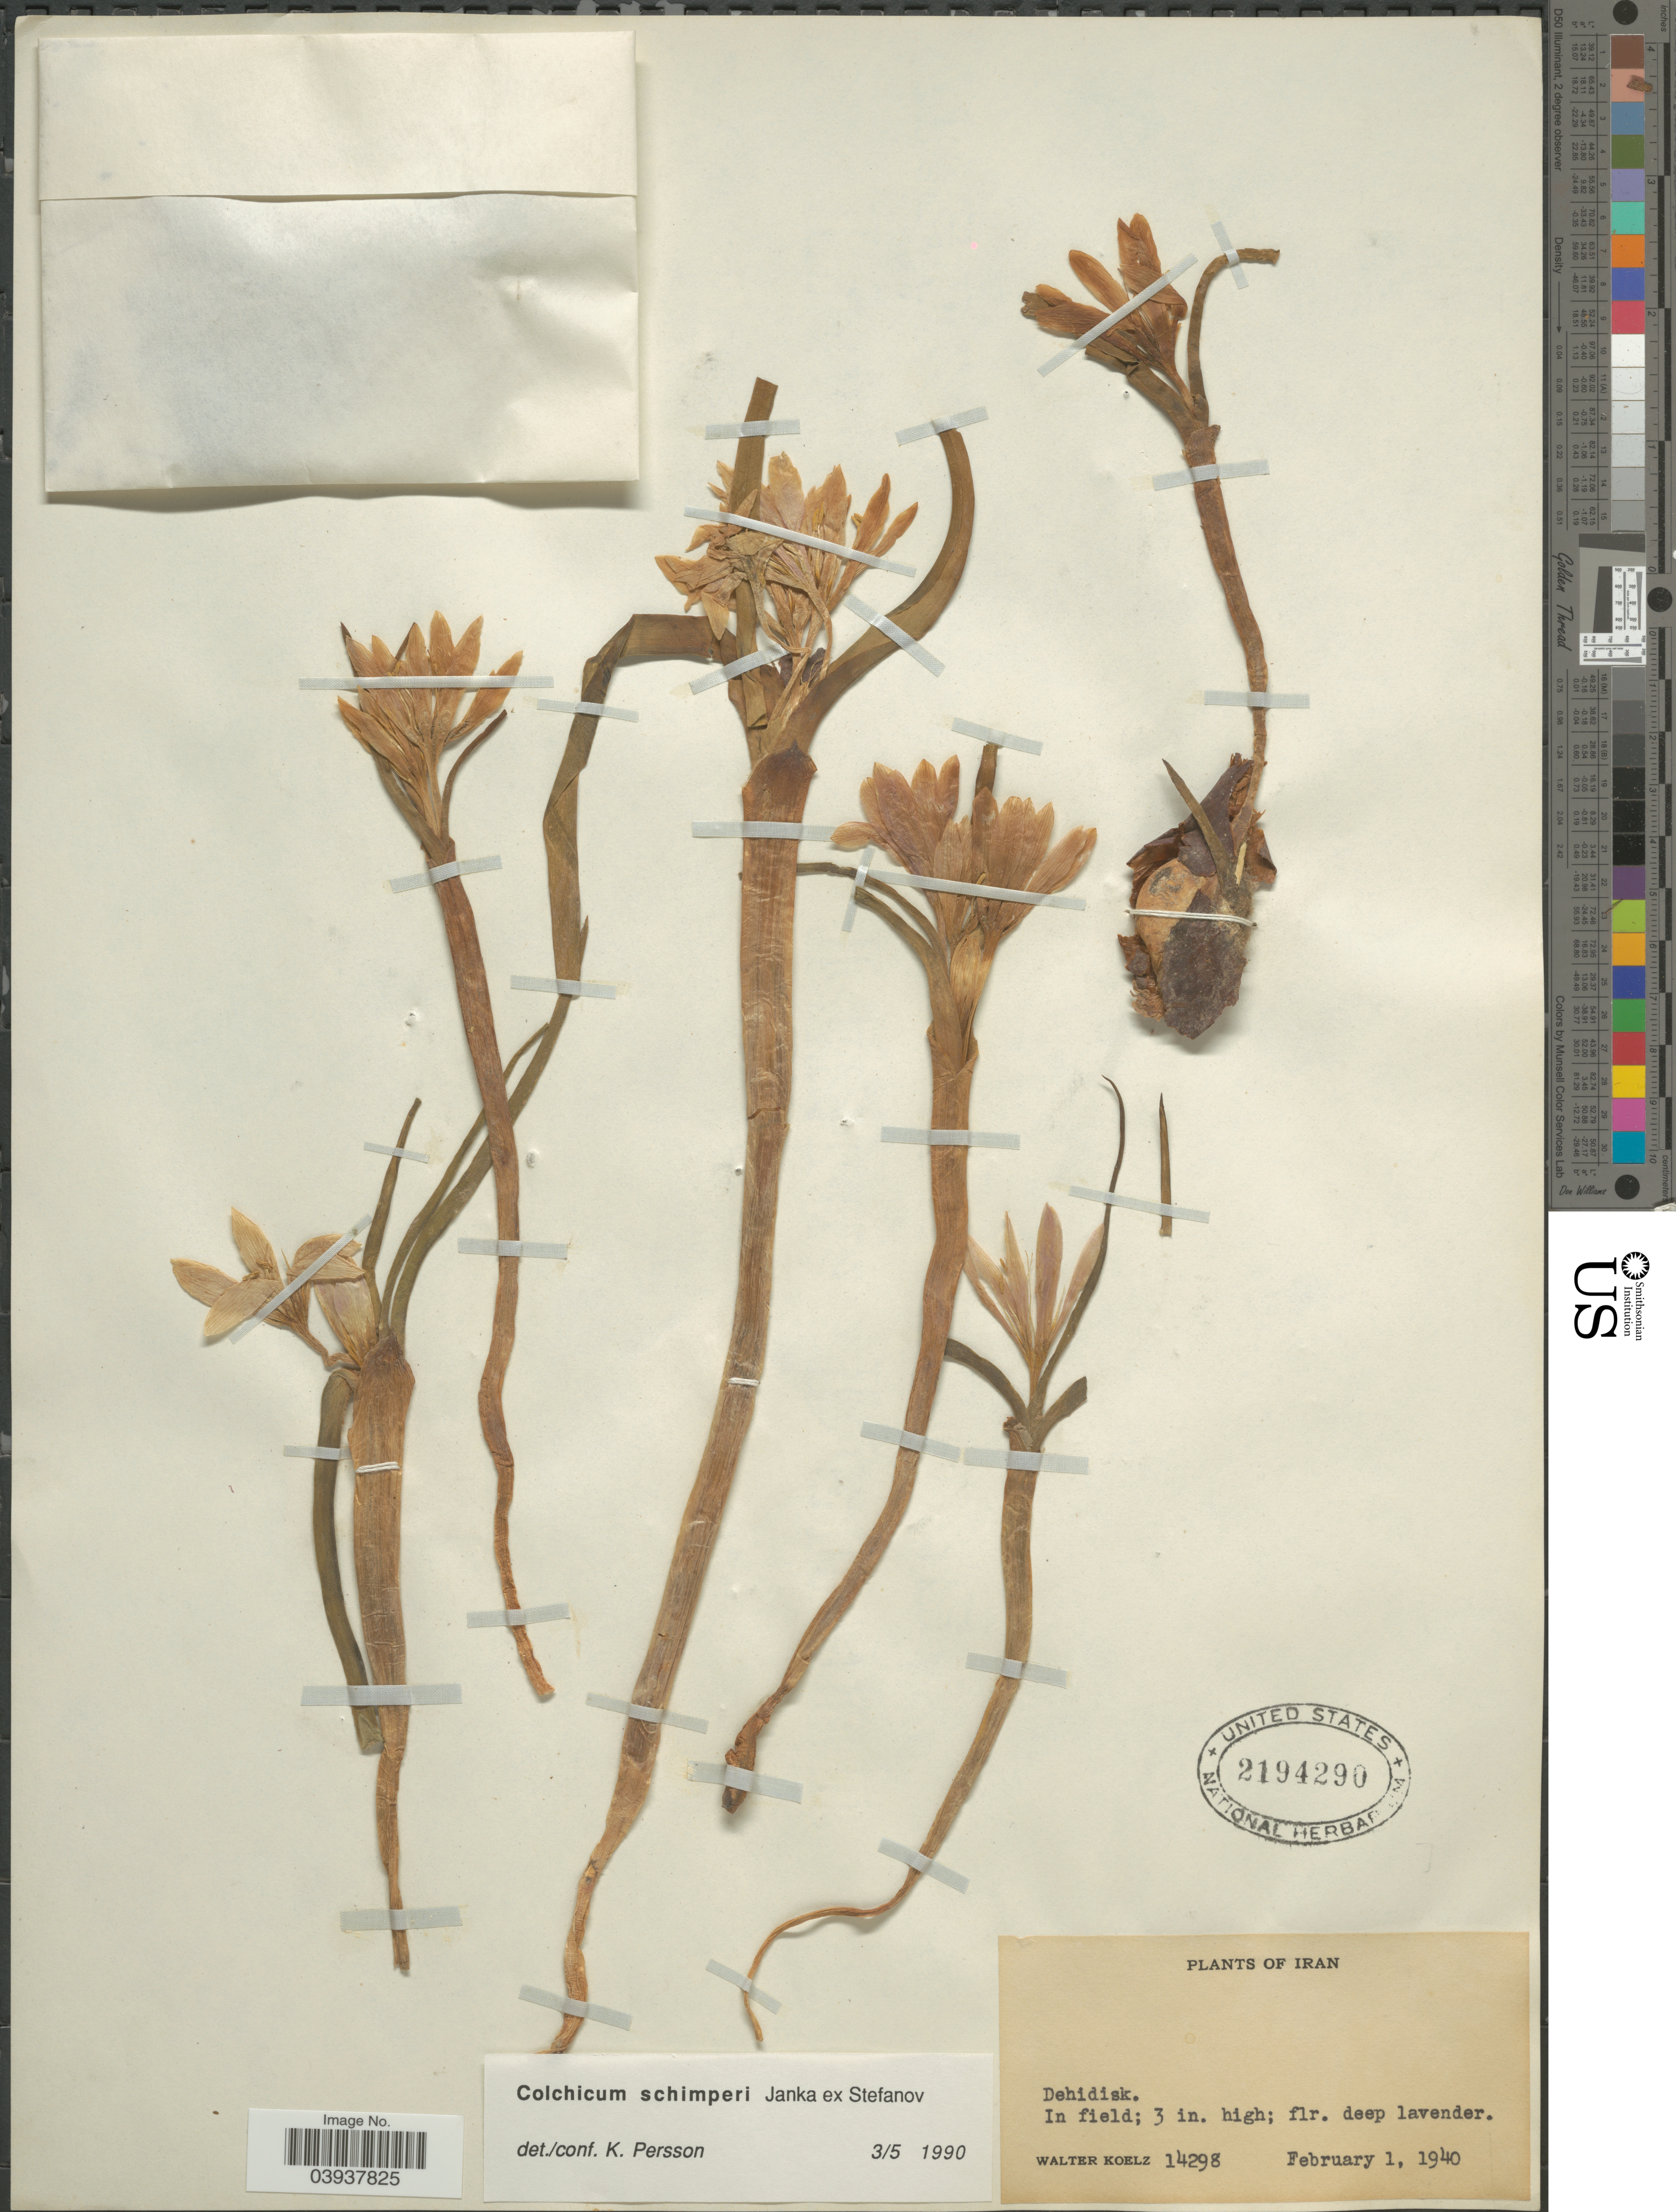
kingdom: Plantae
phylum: Tracheophyta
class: Liliopsida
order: Liliales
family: Colchicaceae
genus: Colchicum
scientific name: Colchicum schimperi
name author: Janka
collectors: W. N. Koelz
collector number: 14298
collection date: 1940-02-01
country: Iran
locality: Dehidisk.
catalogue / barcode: US 2194290